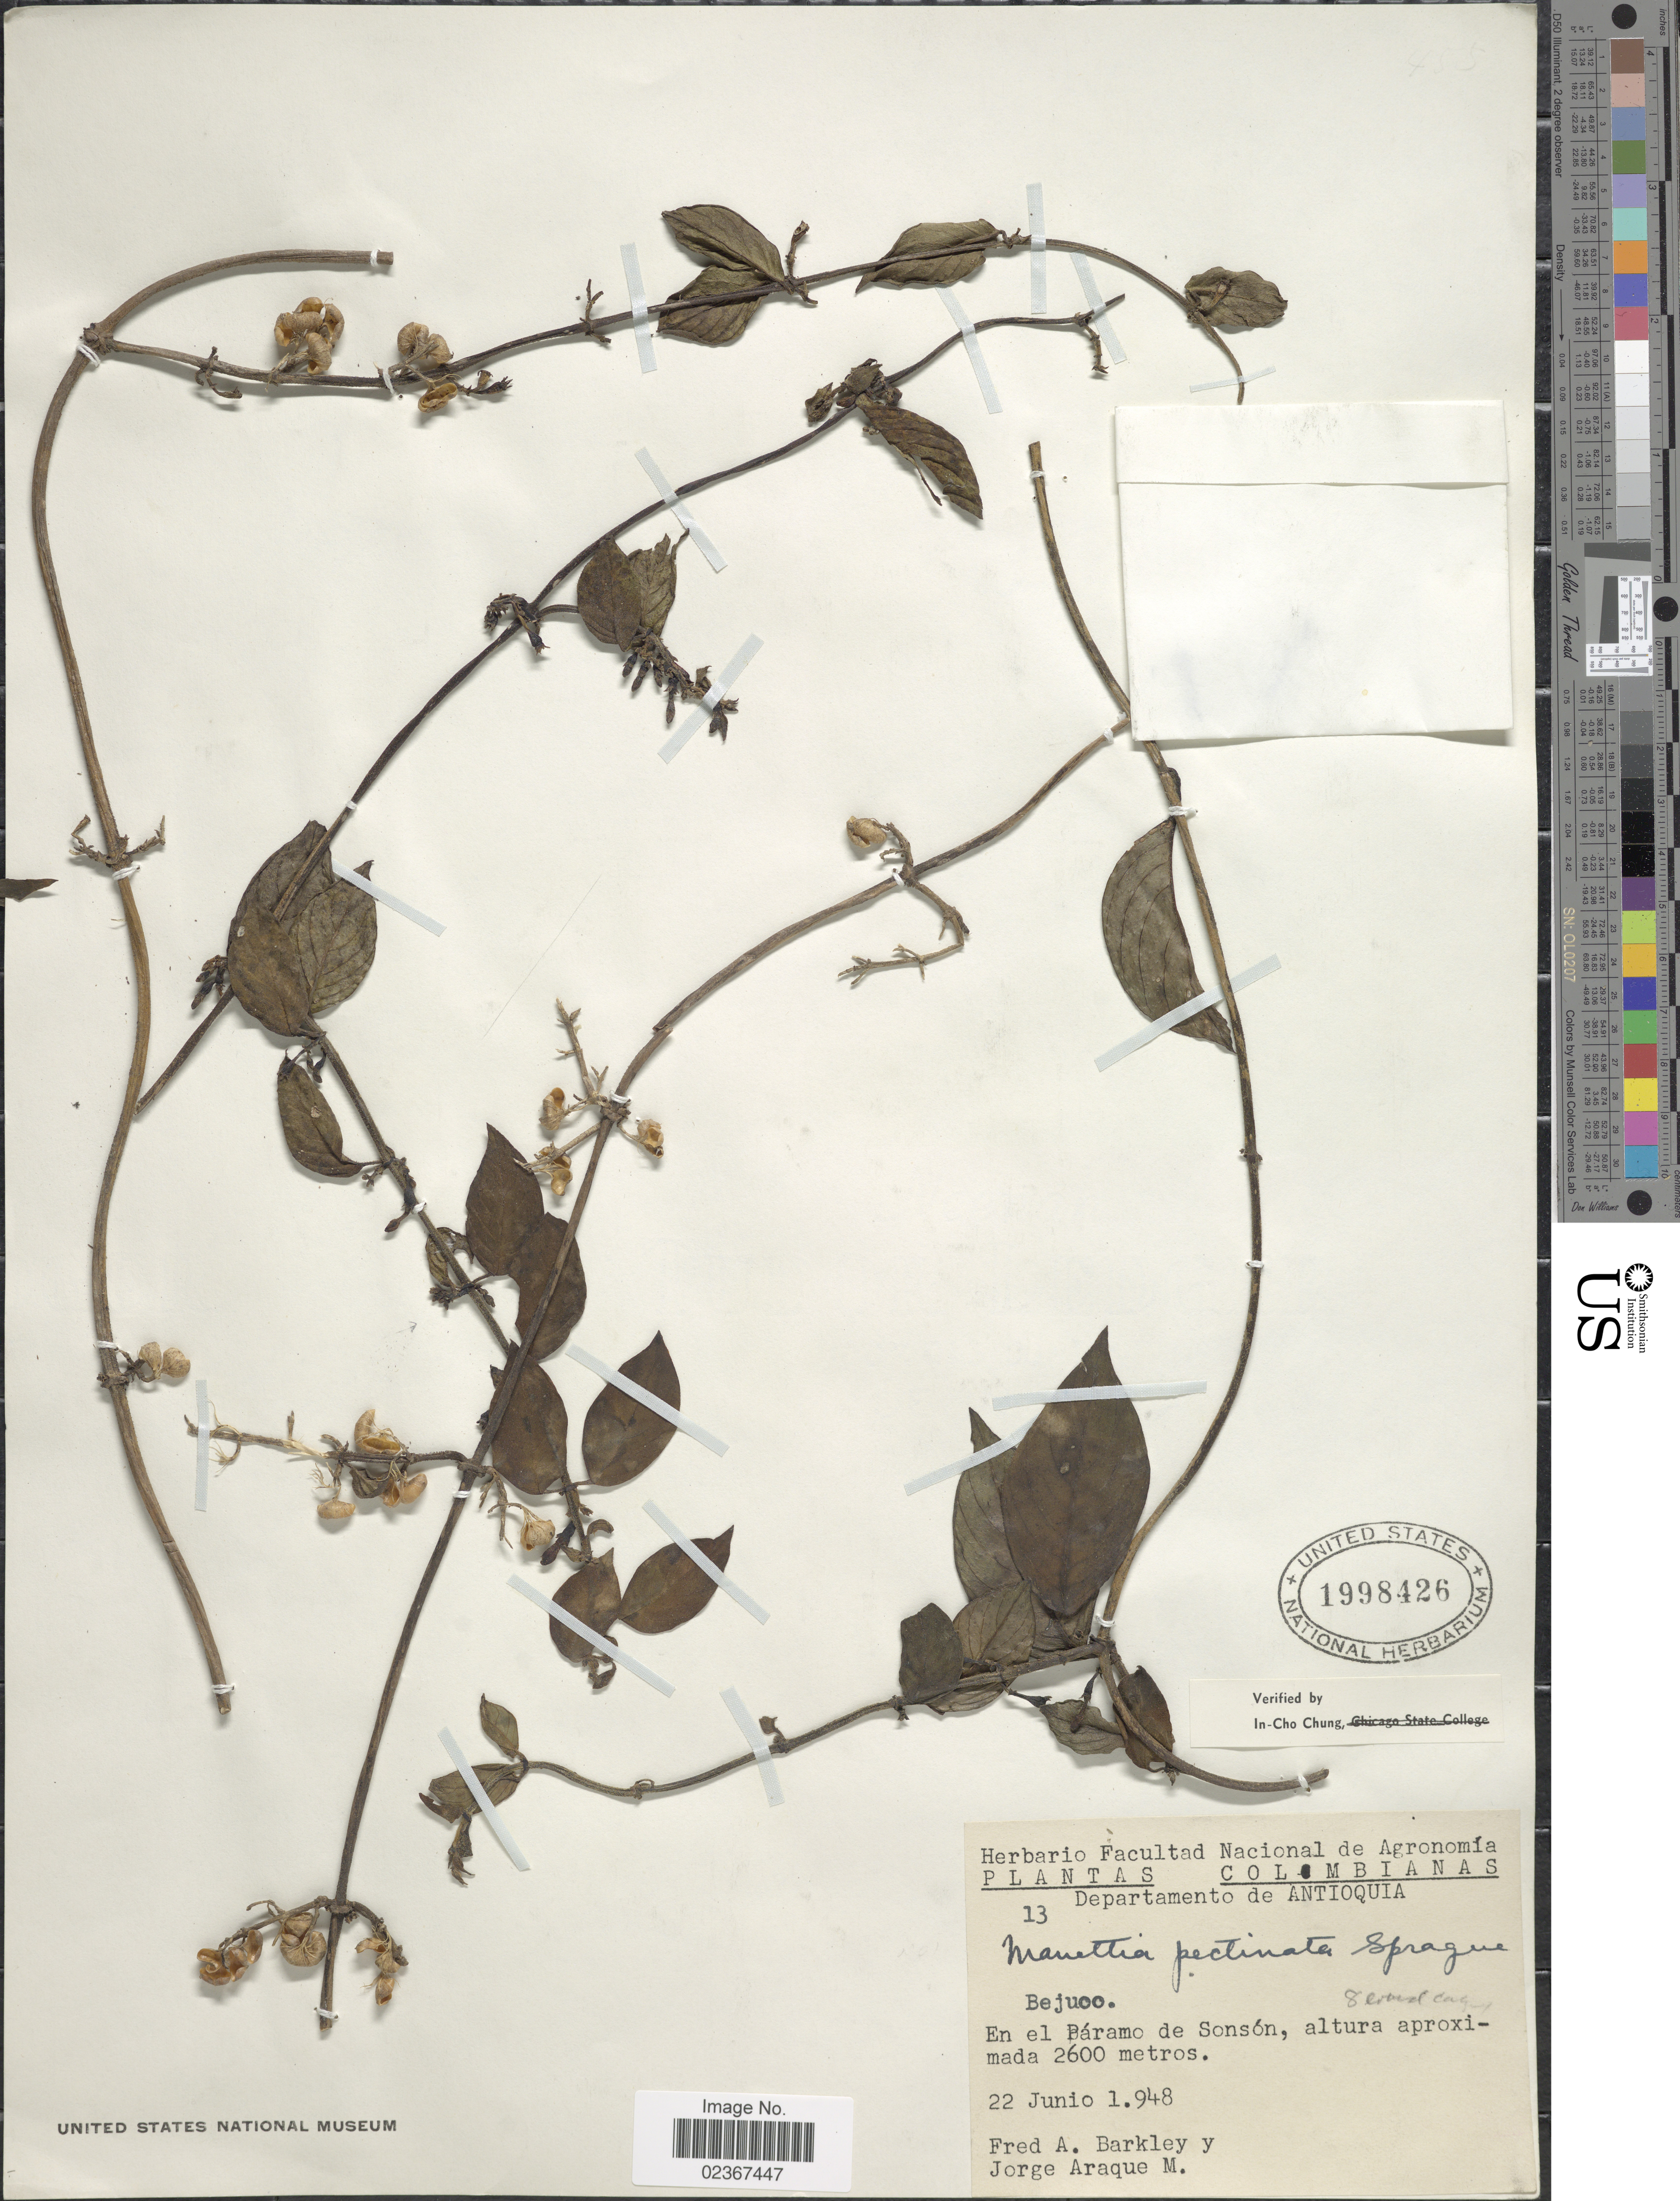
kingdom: Plantae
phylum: Tracheophyta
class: Magnoliopsida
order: Gentianales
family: Rubiaceae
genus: Manettia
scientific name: Manettia pectinata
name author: Sprague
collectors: F. A. Barkley & J. Araque Molina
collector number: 13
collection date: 1948-06-22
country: Colombia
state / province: Antioquia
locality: En el Paramo de Sonson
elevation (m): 2600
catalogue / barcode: US 1998426